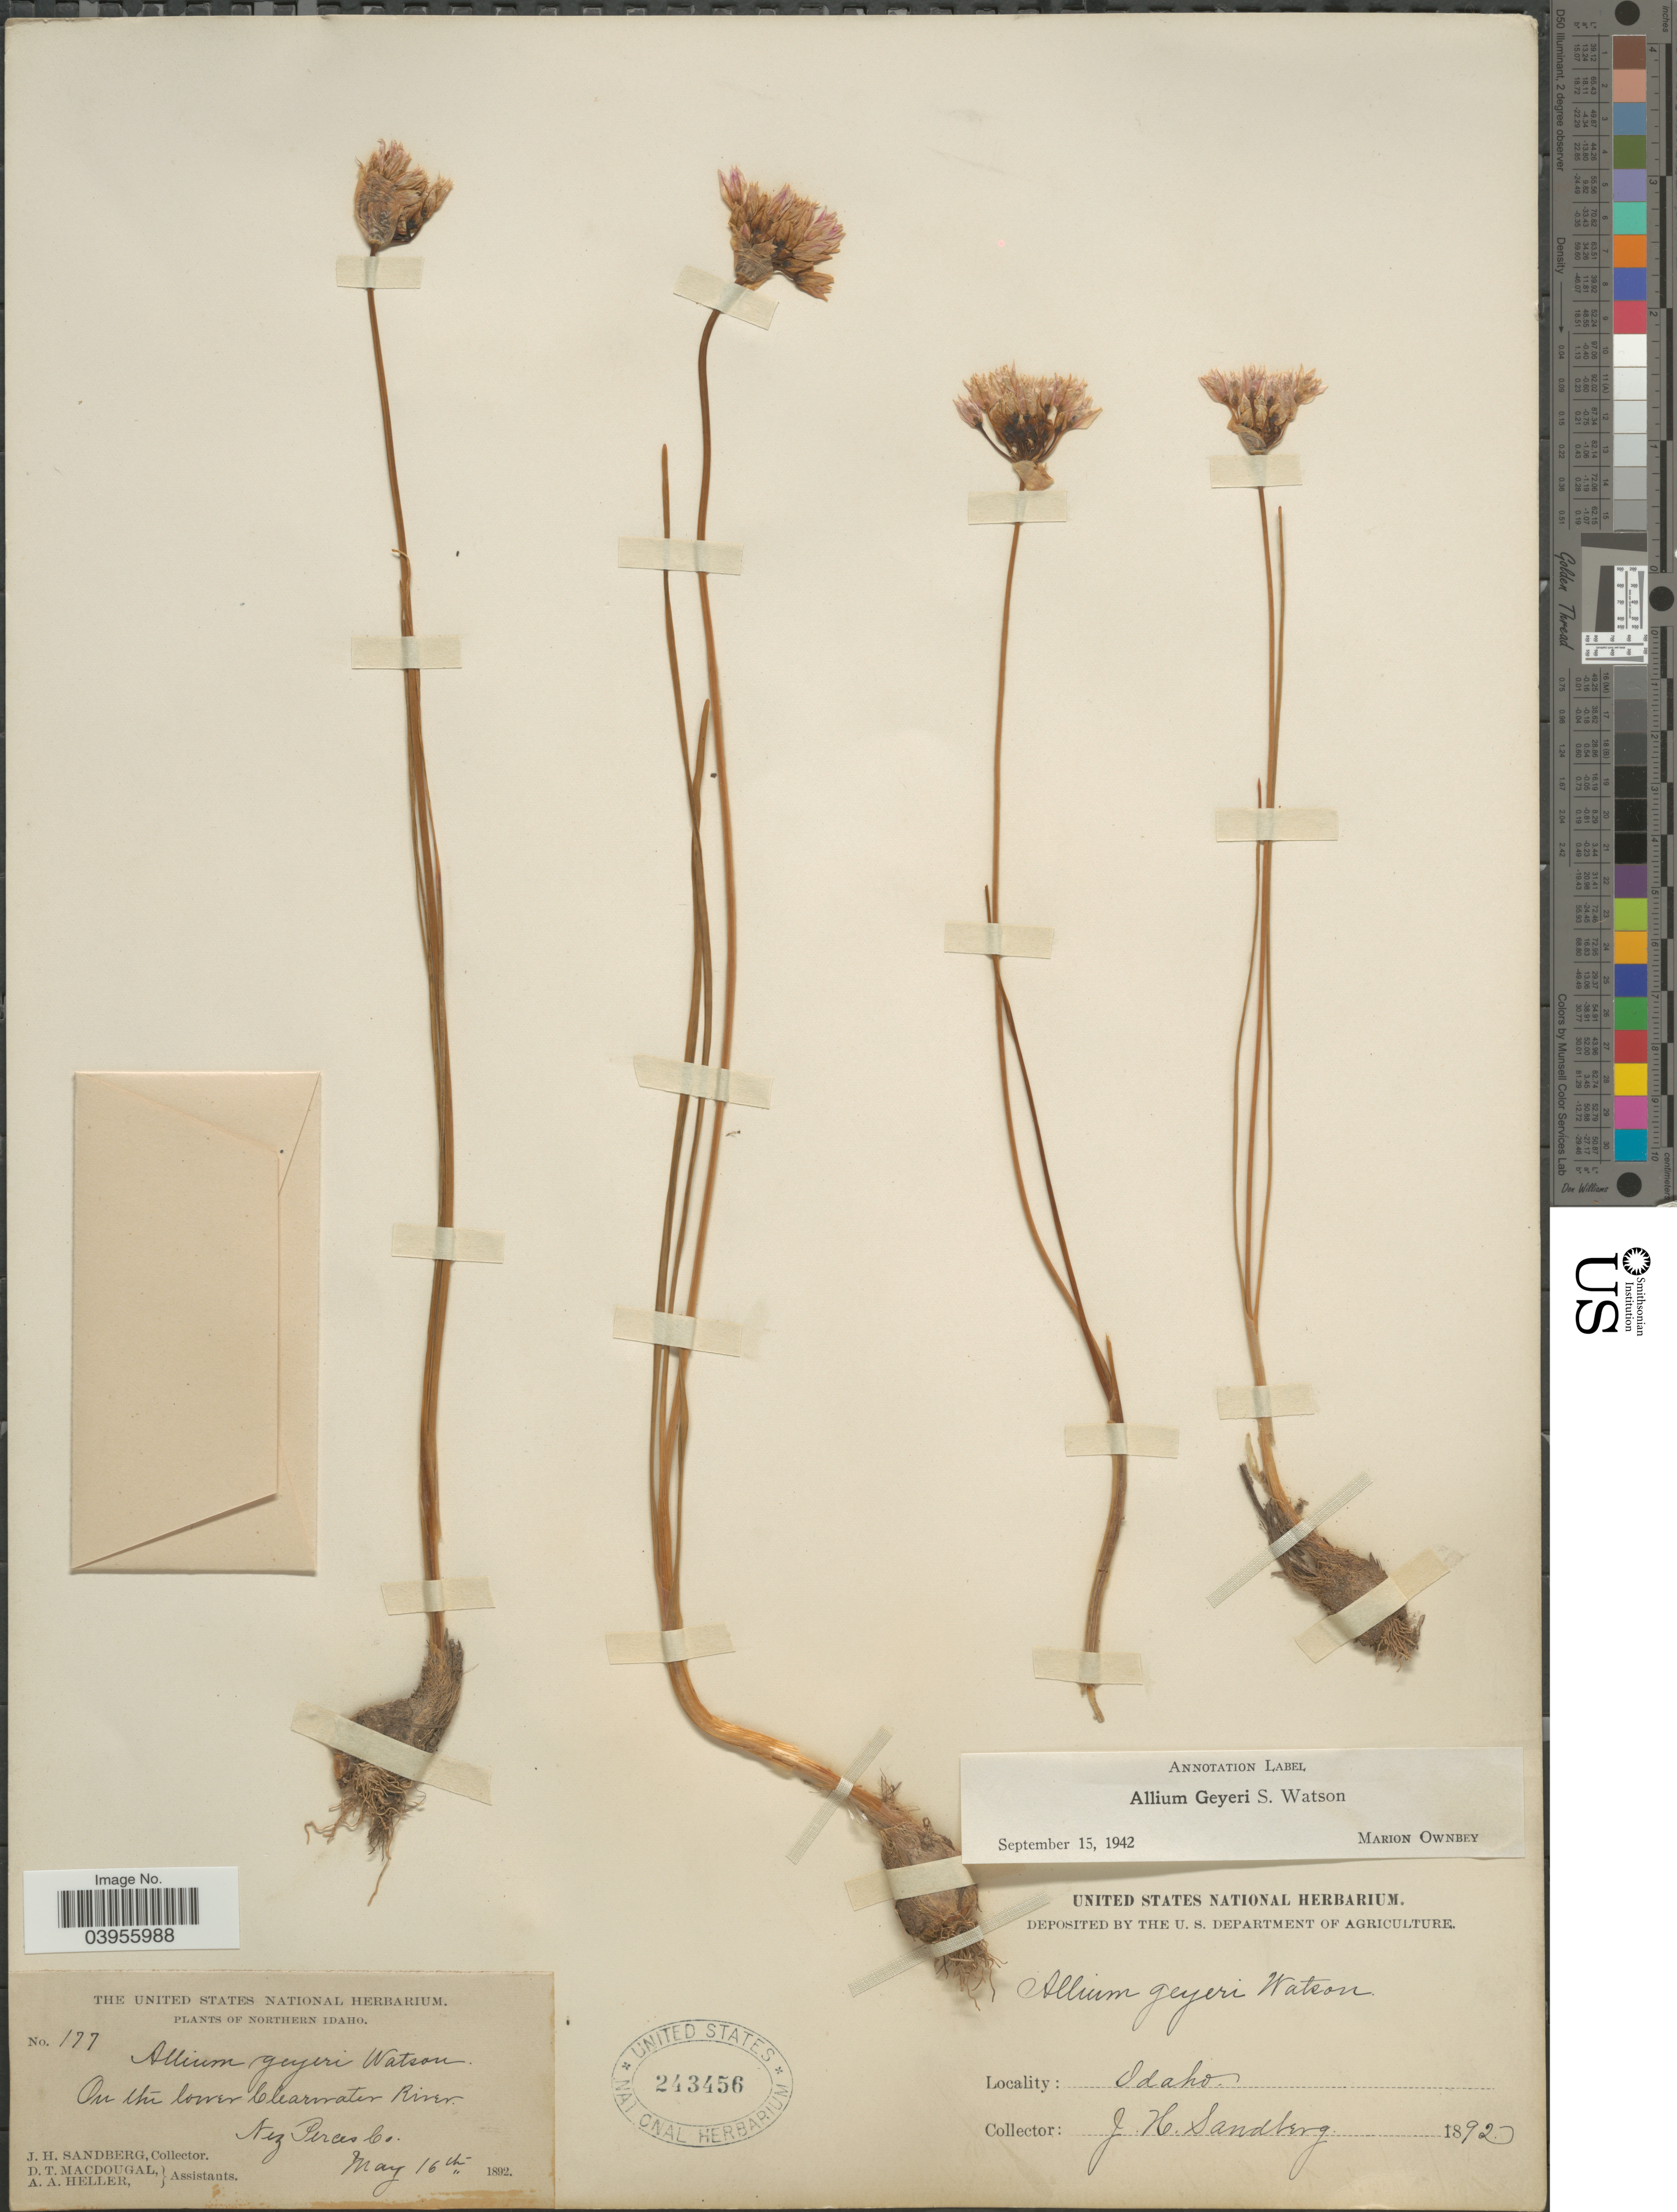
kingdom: Plantae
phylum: Tracheophyta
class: Liliopsida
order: Asparagales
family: Amaryllidaceae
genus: Allium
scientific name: Allium geyeri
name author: S. Watson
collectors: J. H. Sandberg, D. T. MacDougal & A. A. Heller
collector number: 177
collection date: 1892-05-16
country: United States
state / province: Idaho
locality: Northern Idaho. On the lower Clearwater River. Nez Perces Co.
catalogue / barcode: US 243456